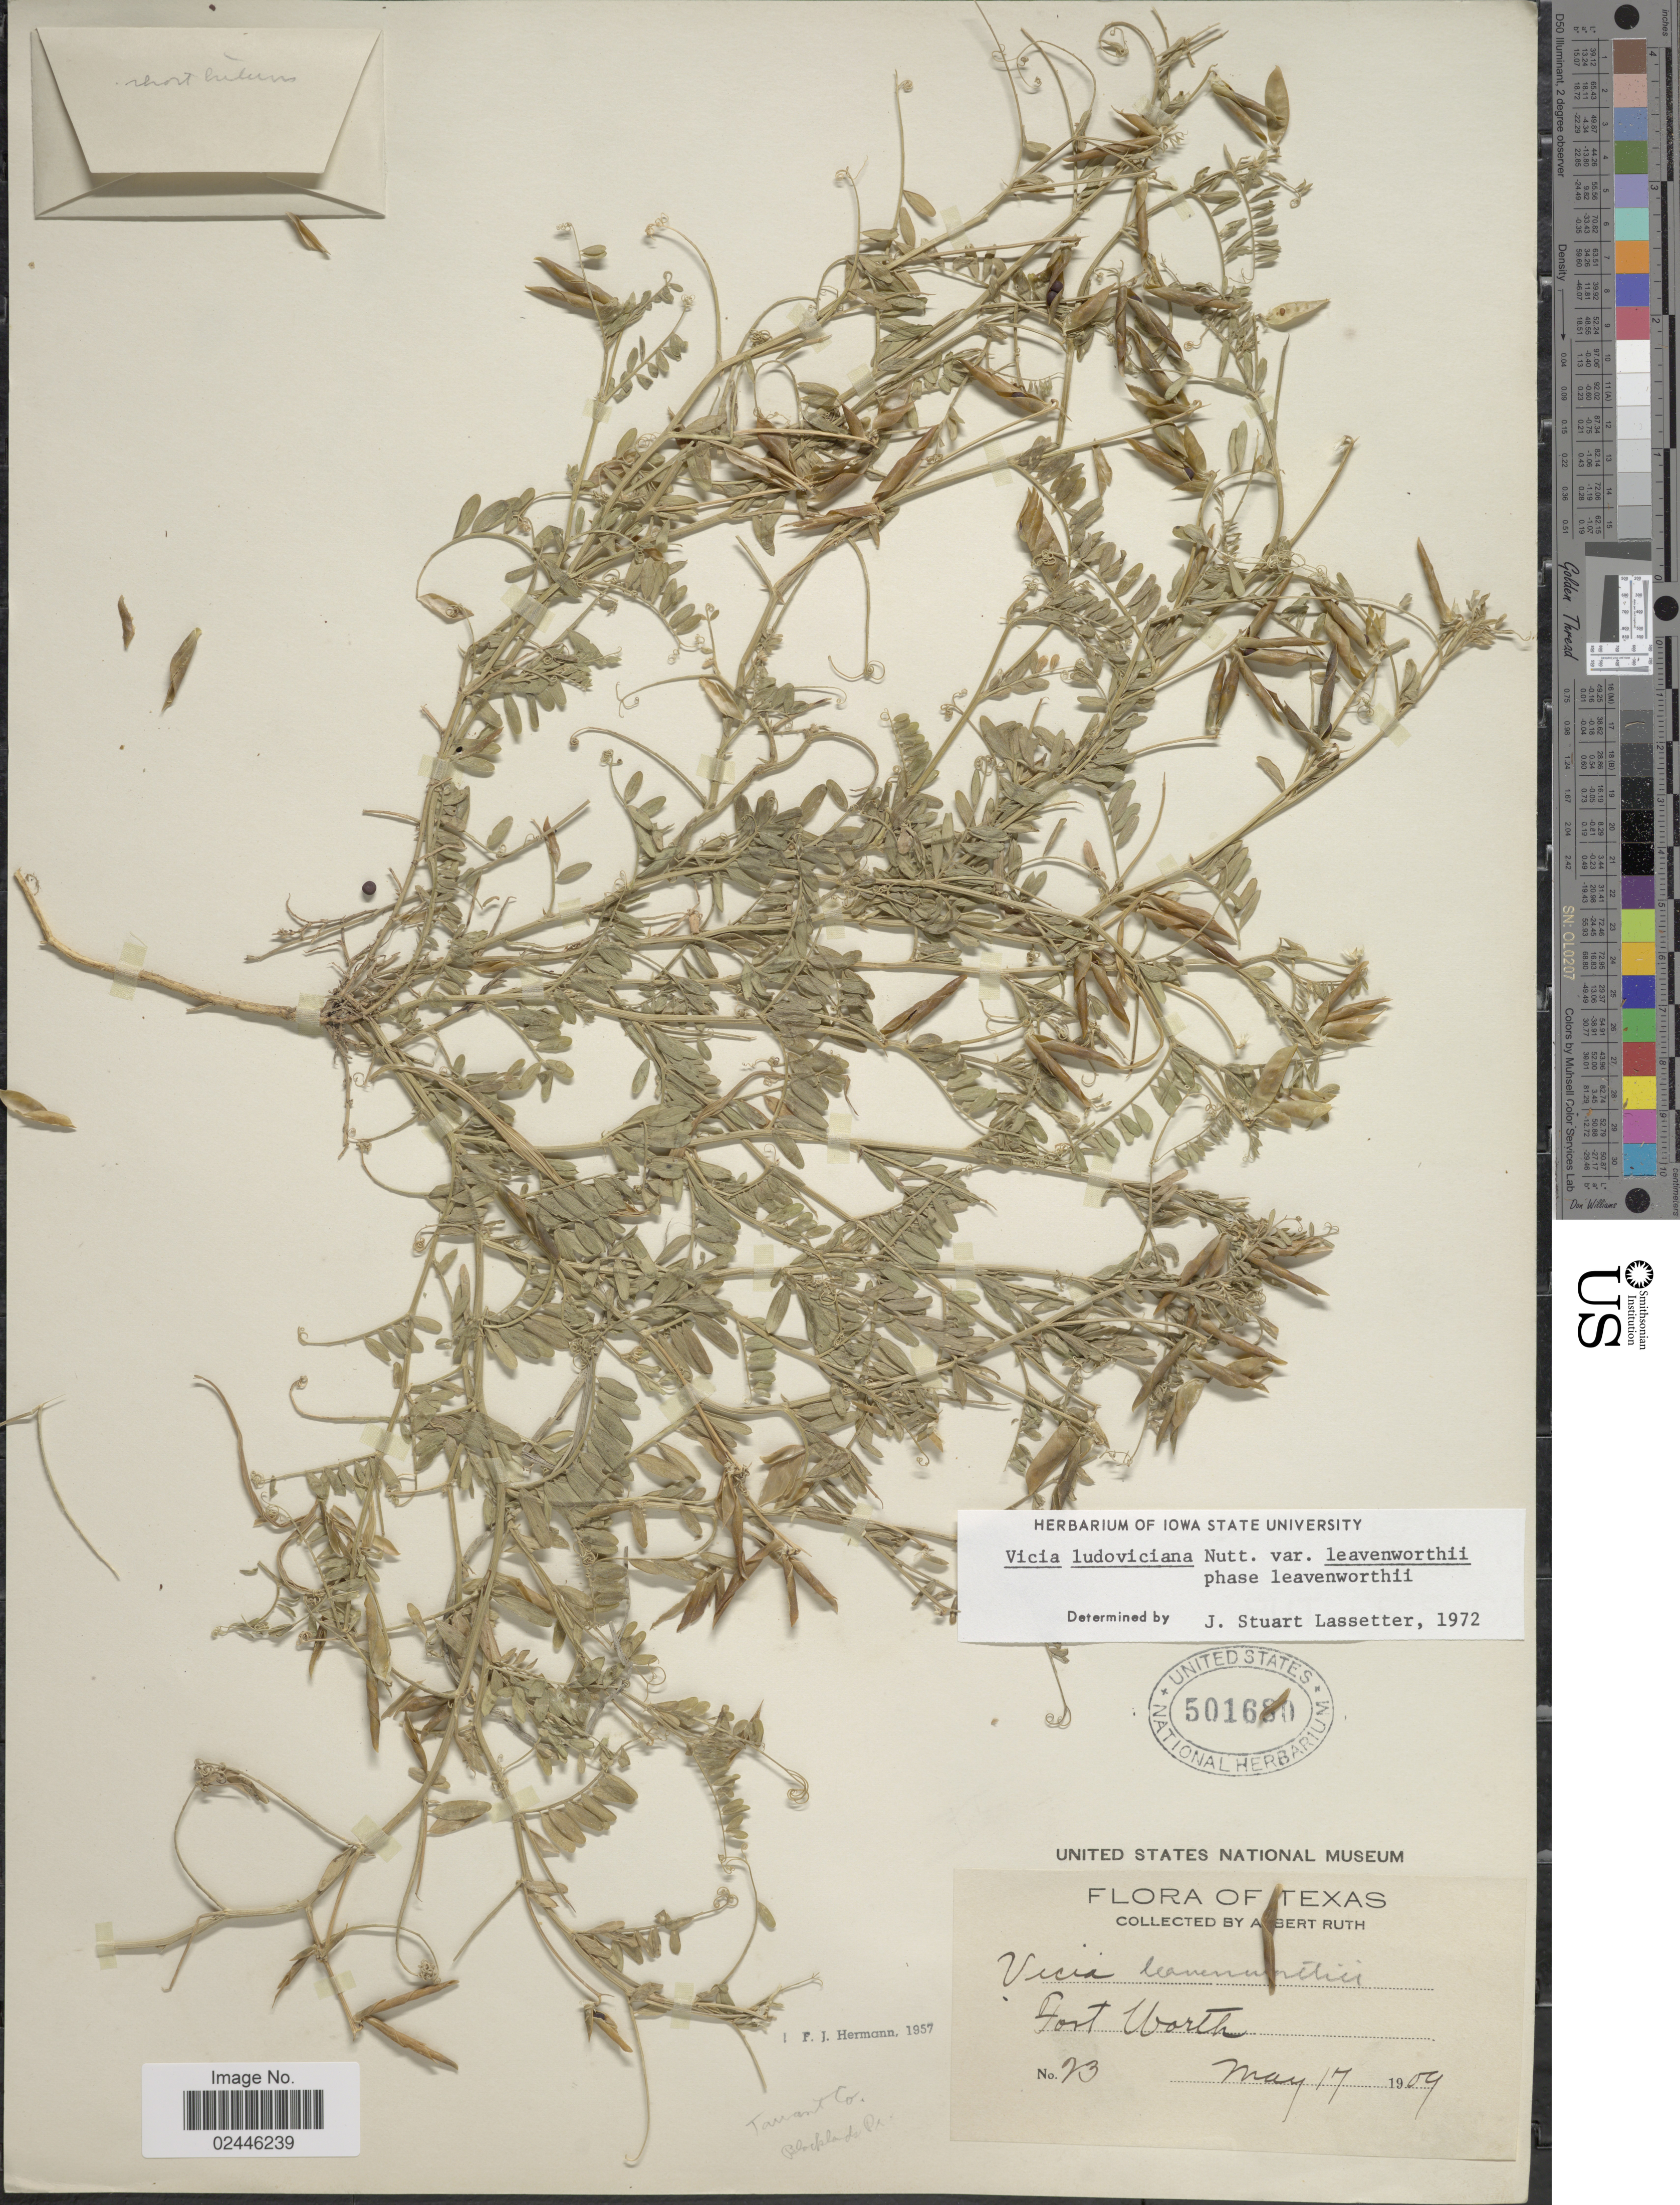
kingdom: Plantae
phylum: Tracheophyta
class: Magnoliopsida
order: Fabales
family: Fabaceae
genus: Vicia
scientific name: Vicia ludoviciana var. leavenworthii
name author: (Torr. & A. Gray) Broich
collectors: A. Ruth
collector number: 23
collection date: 1909-05-17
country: United States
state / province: Texas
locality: Fort Worth. Tarrant Co. Blacklands Pr..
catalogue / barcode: US 501680